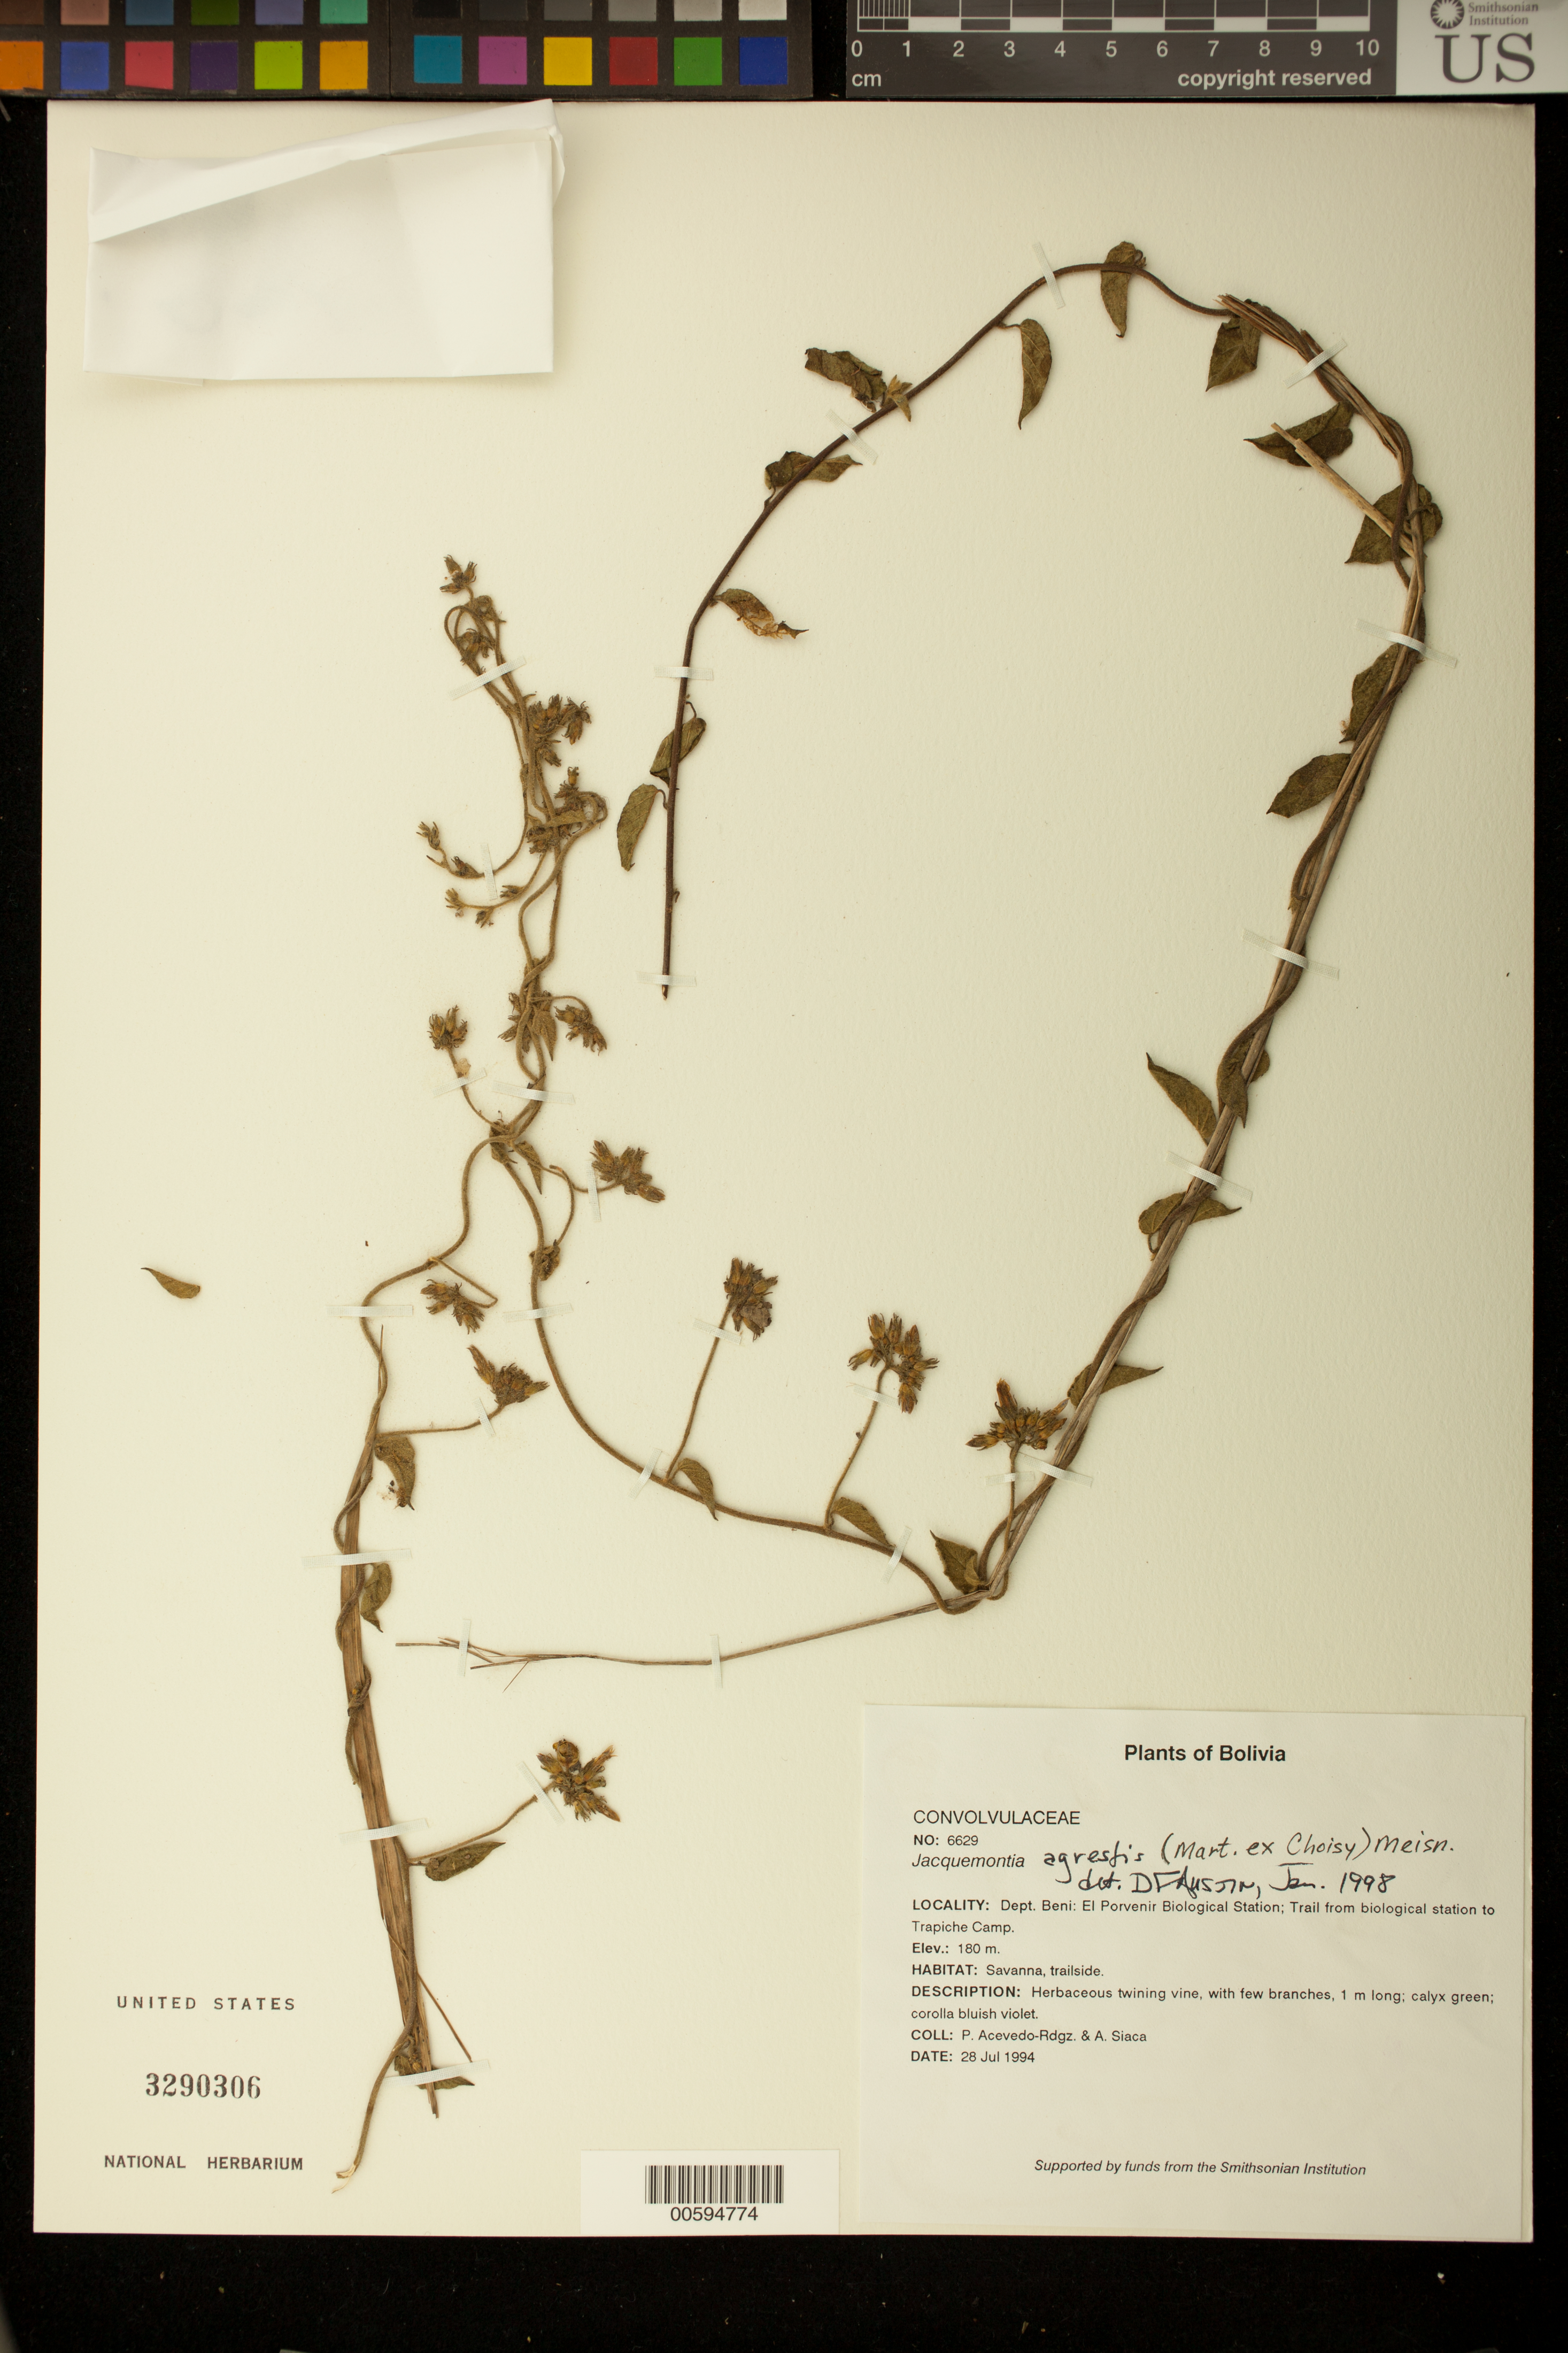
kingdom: Plantae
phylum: Tracheophyta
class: Magnoliopsida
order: Solanales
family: Convolvulaceae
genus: Jacquemontia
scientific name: Jacquemontia agrestis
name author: (Mart. ex Choisy) Meisn.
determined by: Austin, D. F.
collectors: P. Acevedo-Rodr. & A. Siaca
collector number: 6629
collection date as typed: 28 Jul 1994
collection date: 1994-07-28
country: Bolivia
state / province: Beni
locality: Depart. Beni, El Porvenir Biological Station. Trail from biological station to Trapiche Camp.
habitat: Savanna, trailside.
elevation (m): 180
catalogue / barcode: US 3290306